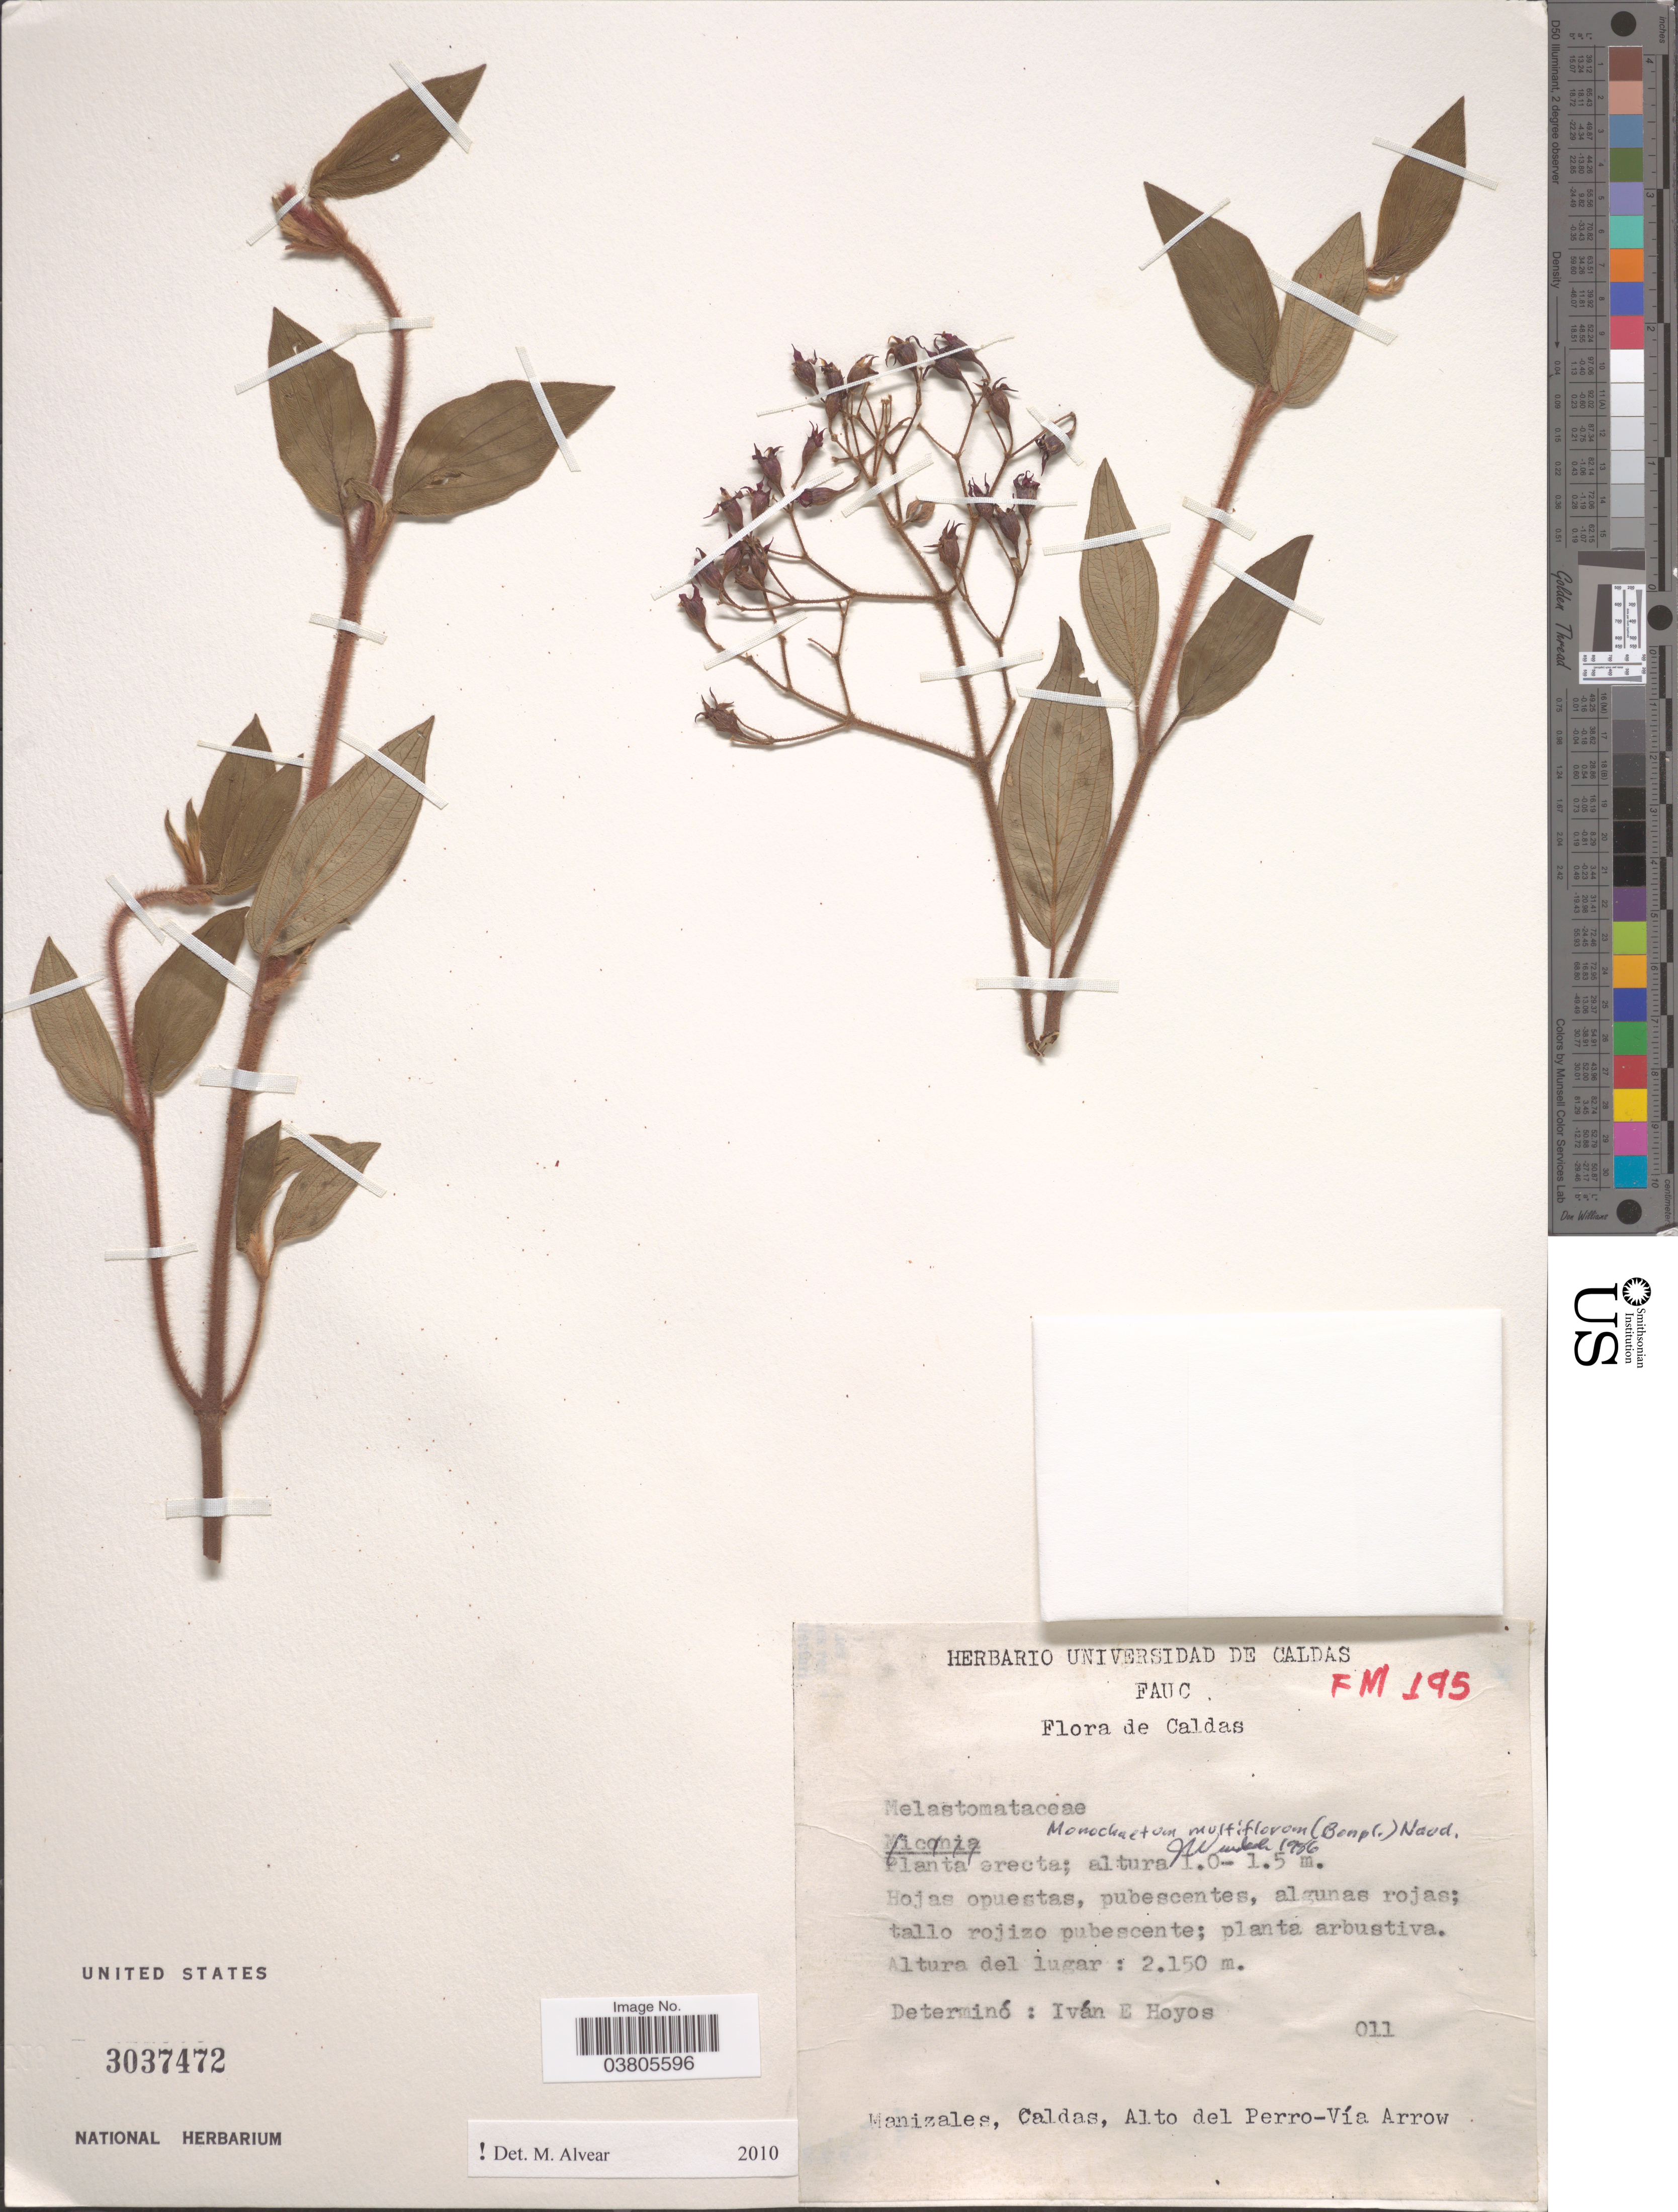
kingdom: Plantae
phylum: Tracheophyta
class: Magnoliopsida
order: Myrtales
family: Melastomataceae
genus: Monochaetum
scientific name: Monochaetum multiflorum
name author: (Bonpl.) Naudin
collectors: Universidad de Caldas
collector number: FM195?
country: Colombia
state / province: Caldas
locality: Manizales, Alto del Perro-Vía Arrow.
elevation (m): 2150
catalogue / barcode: US 3037472